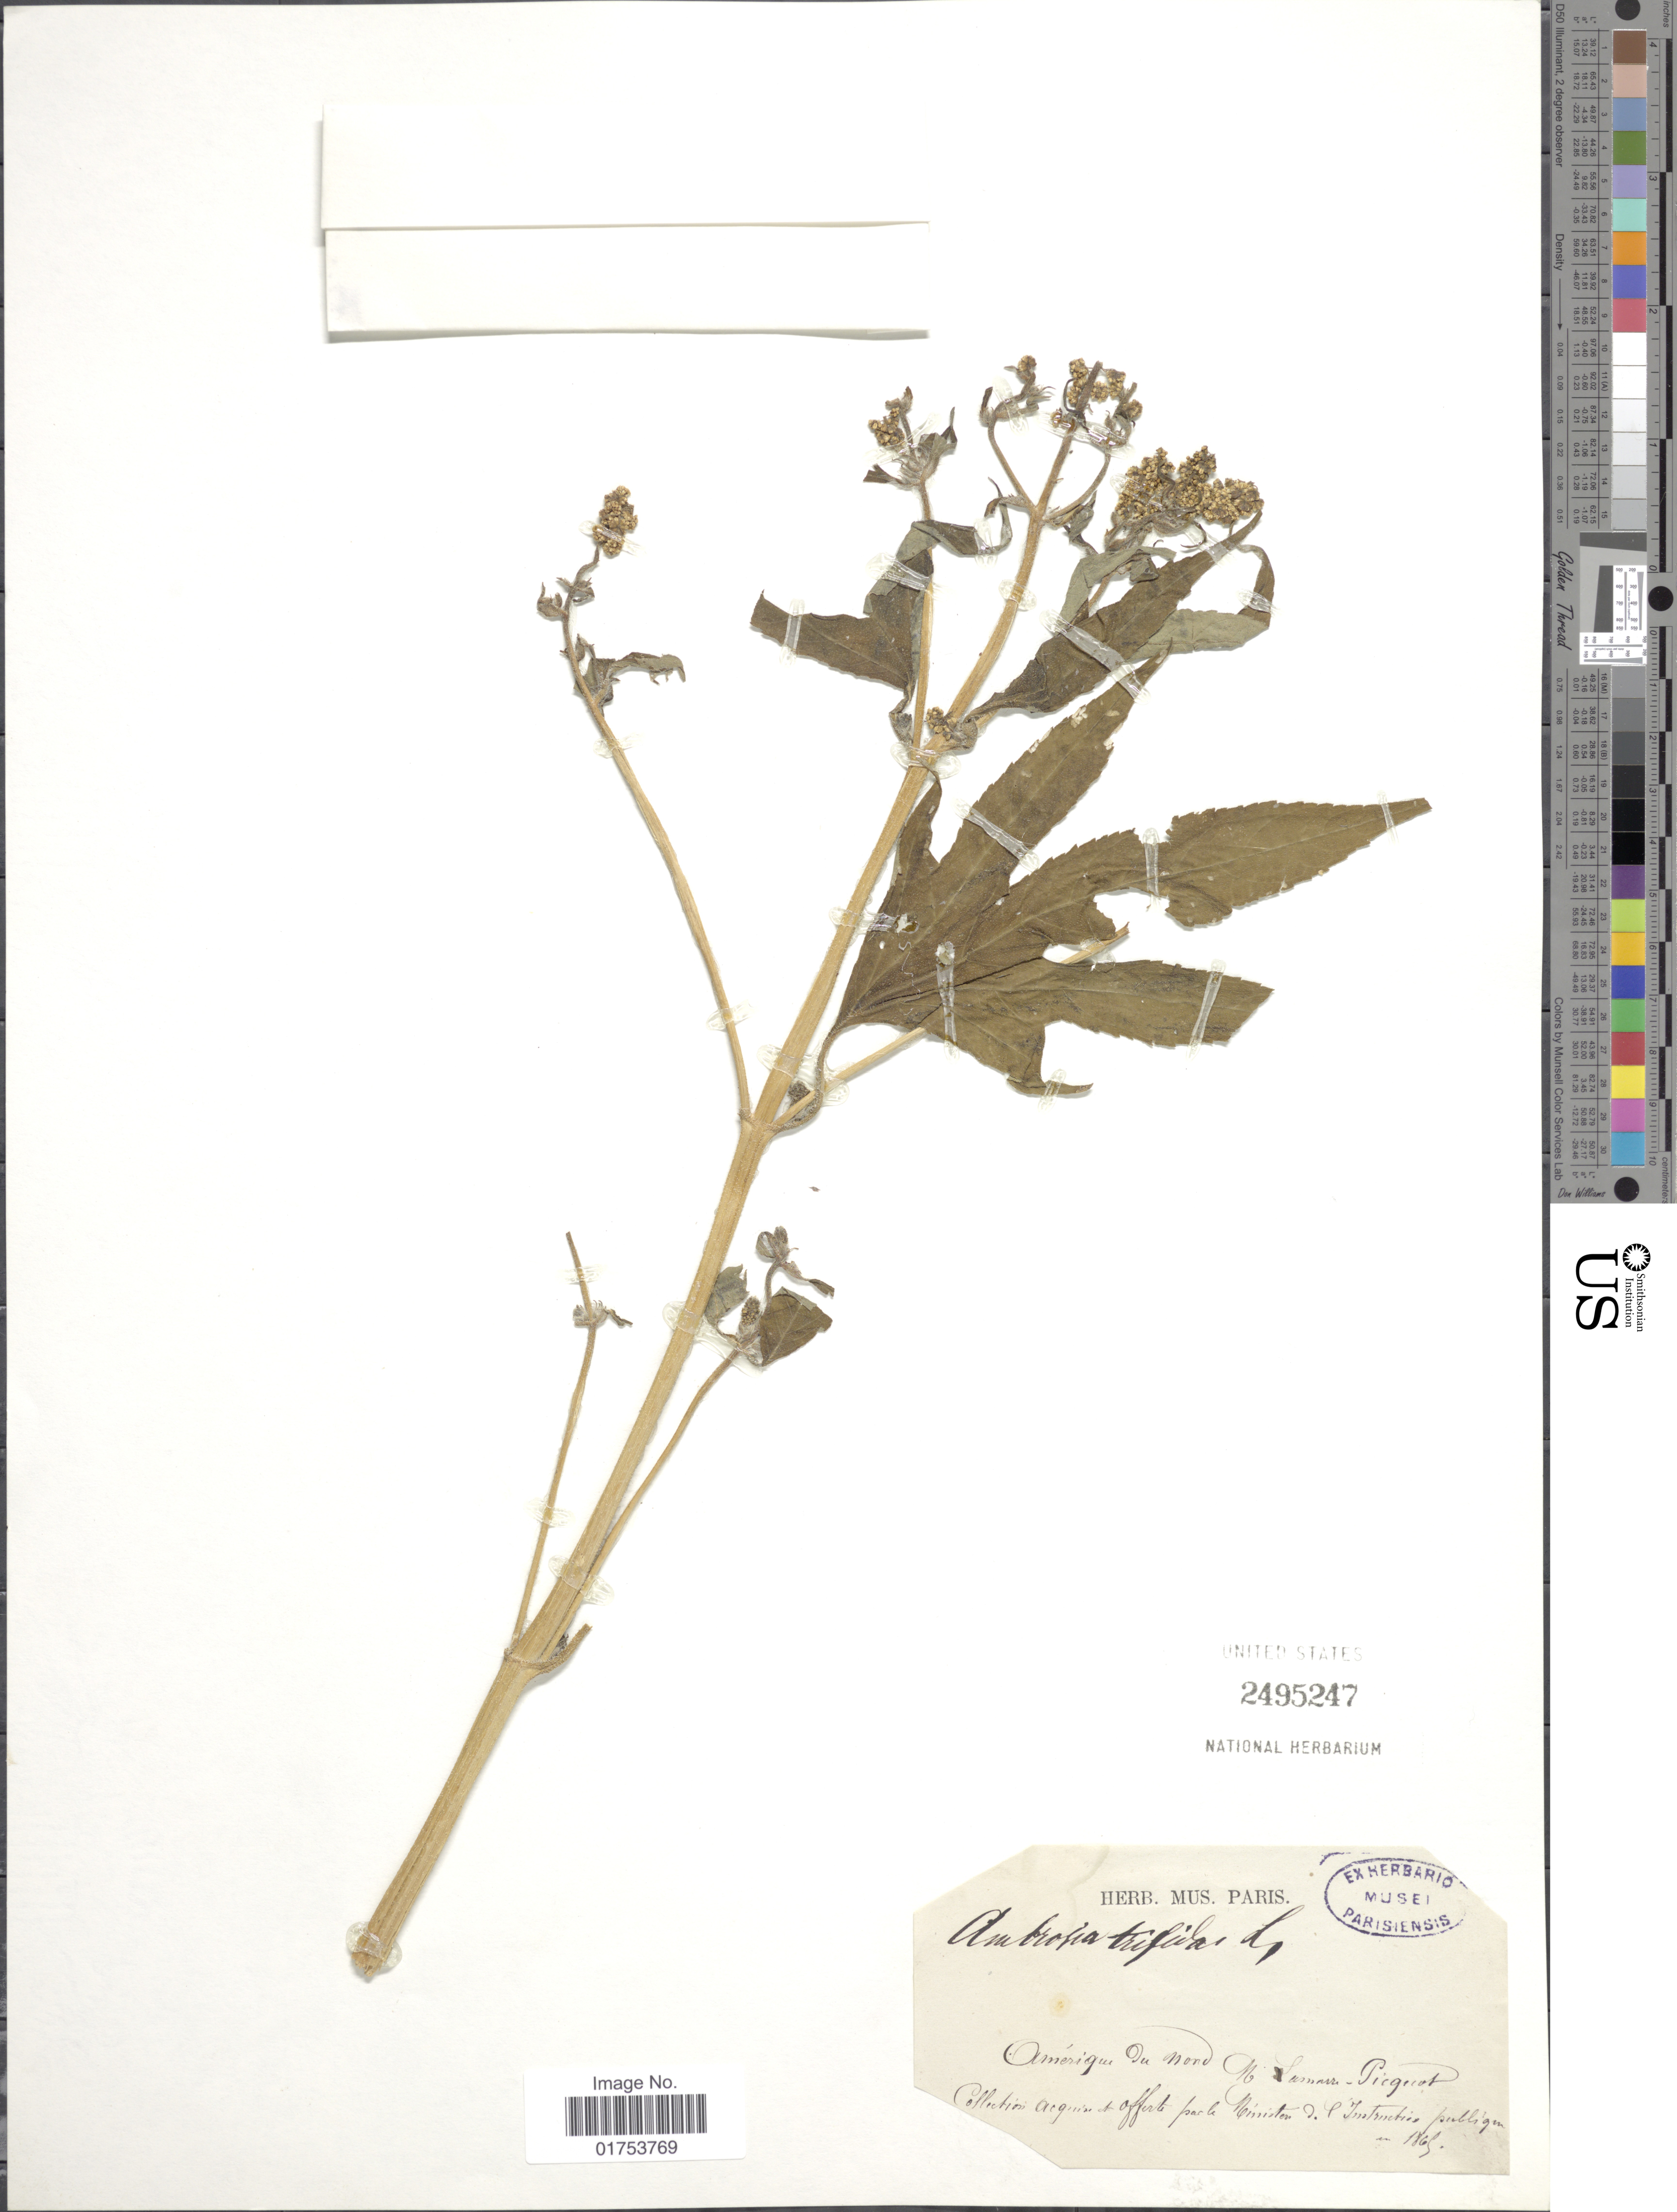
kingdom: Plantae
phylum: Tracheophyta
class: Magnoliopsida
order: Asterales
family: Asteraceae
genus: Ambrosia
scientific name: Ambrosia trifida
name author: L.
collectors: ex herb. Mus. Paris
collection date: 1869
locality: Amerique du nord m. Lamar-Piguot [interpreted]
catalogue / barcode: US 2495247